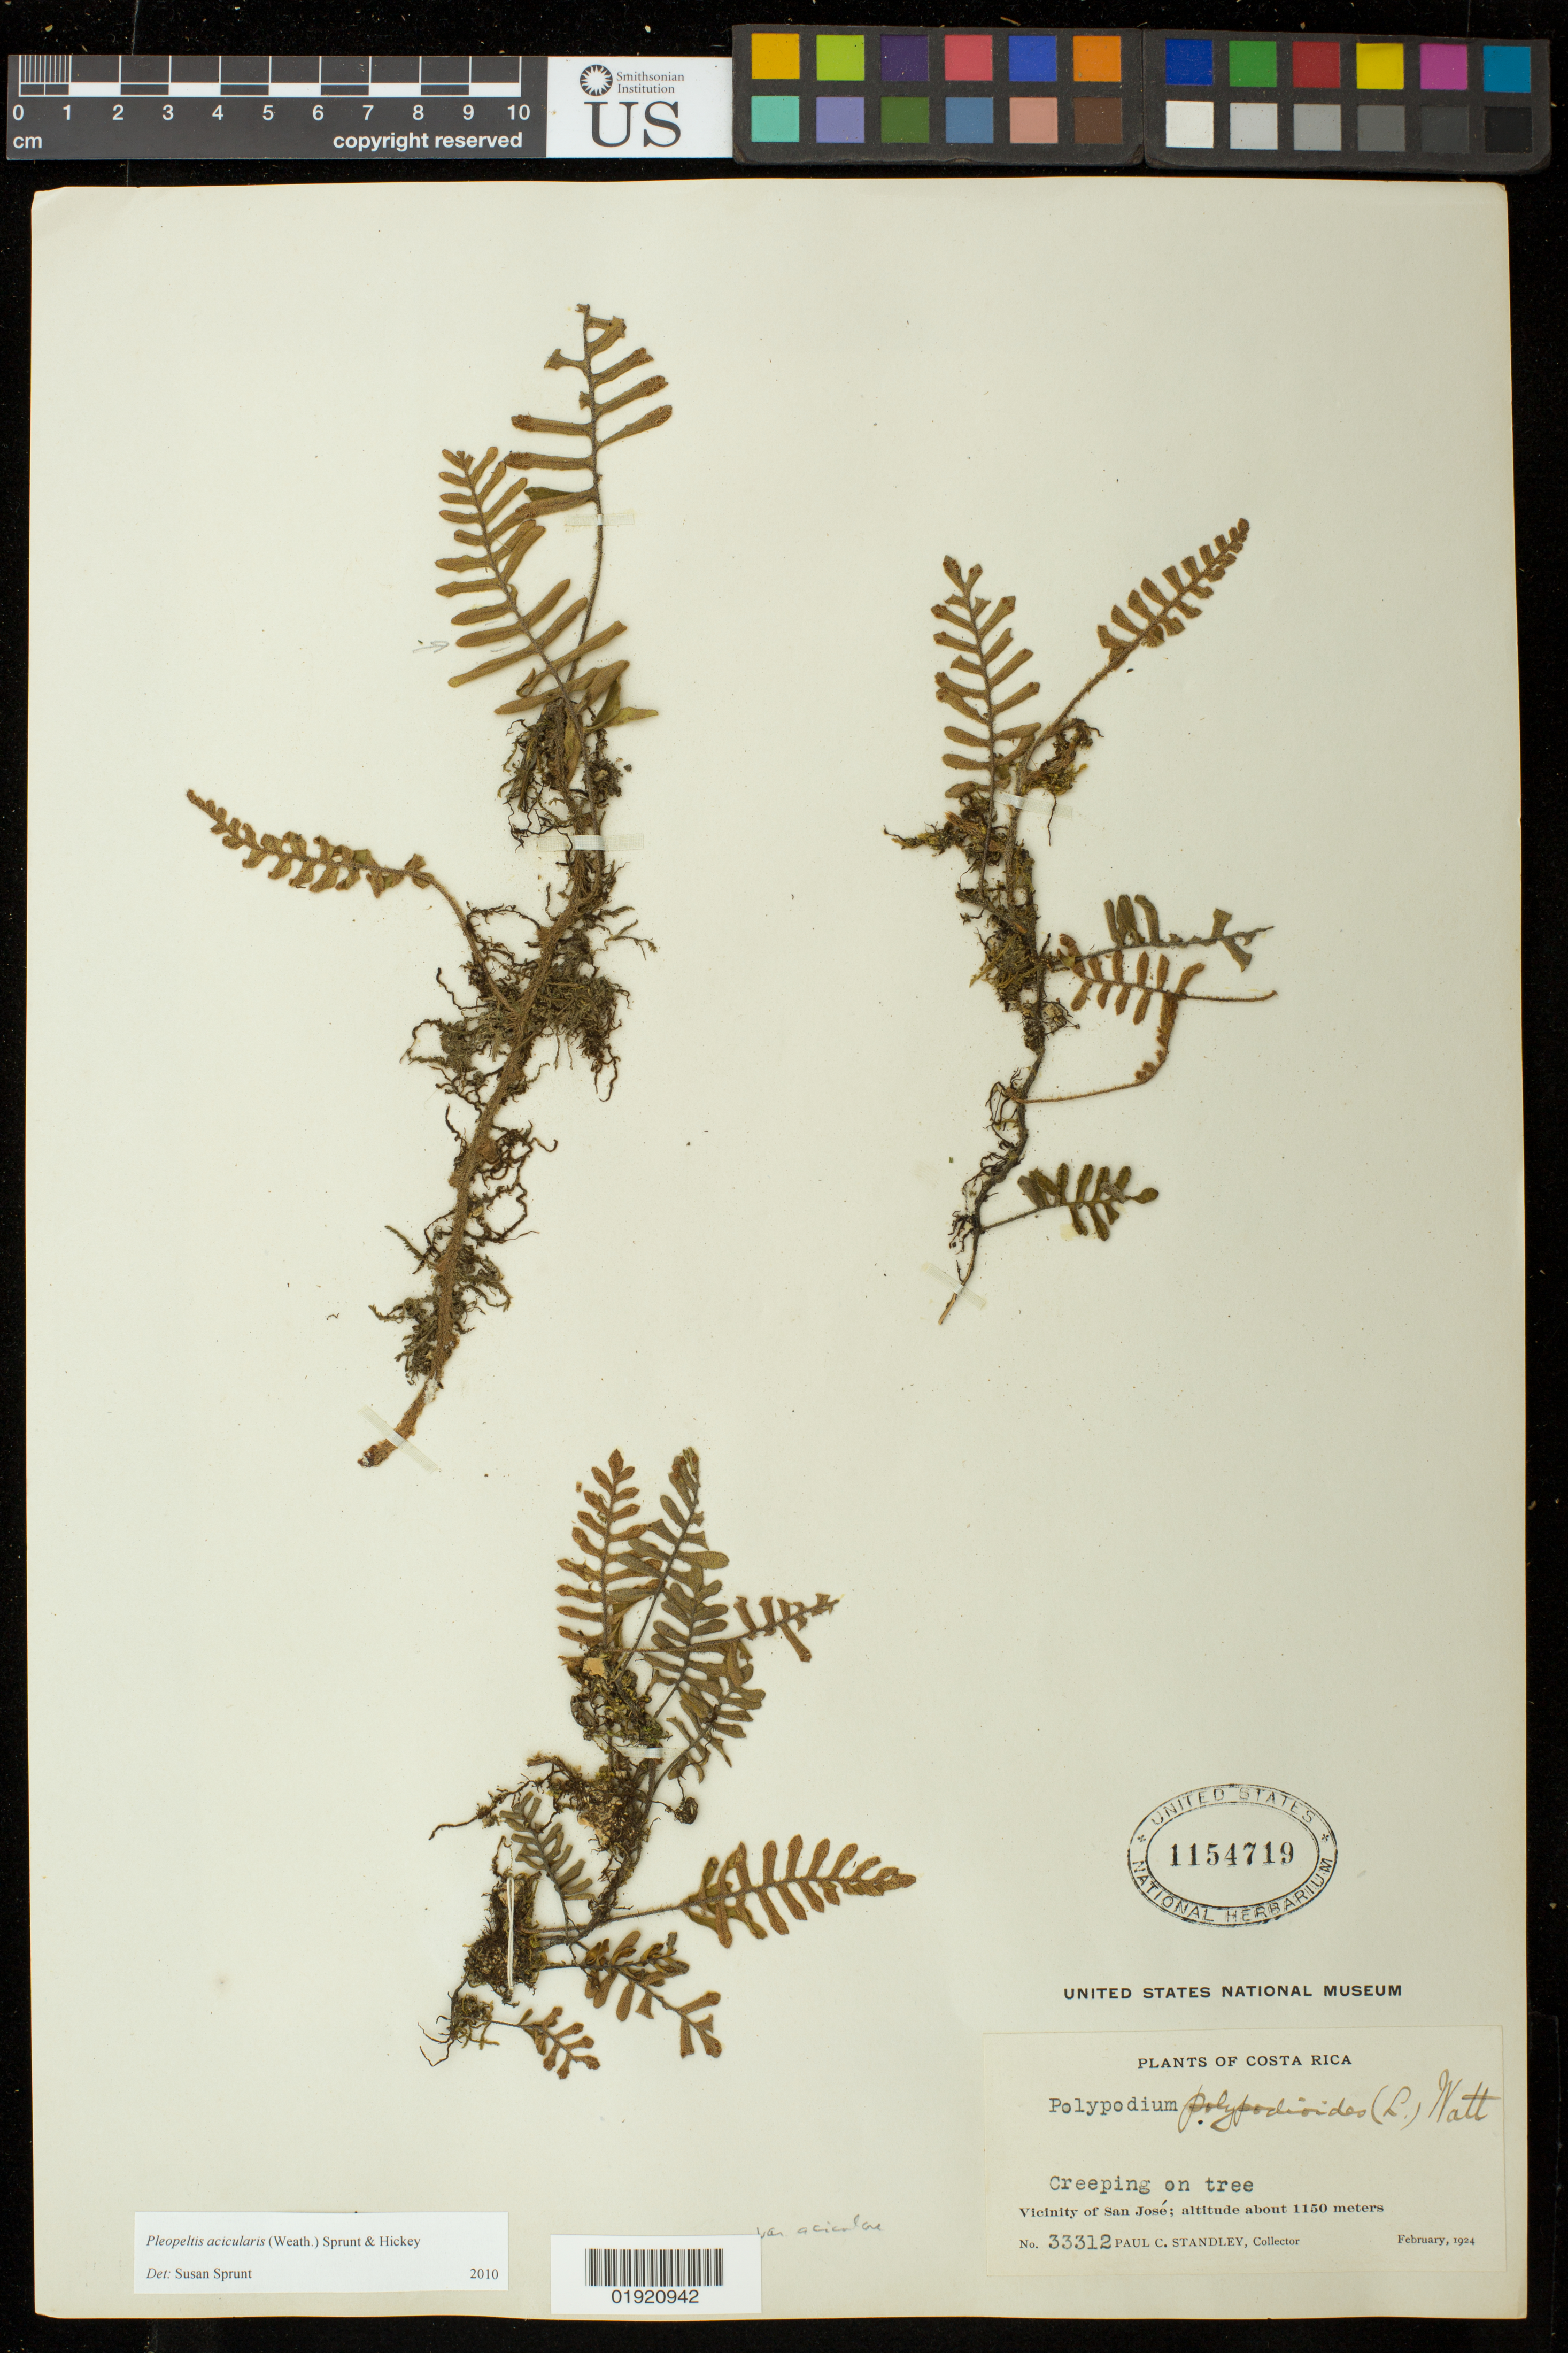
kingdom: Plantae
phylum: Tracheophyta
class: Polypodiopsida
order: Polypodiales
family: Polypodiaceae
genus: Pleopeltis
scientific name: Pleopeltis acicularis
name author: (Weath.) A.R. Sm. & Krömer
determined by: Sprunt, S. V.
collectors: P. C. Standley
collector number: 33312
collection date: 1924-02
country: Costa Rica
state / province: San José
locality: Vicinity of San Jose.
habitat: Creeping on tree.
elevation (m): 1150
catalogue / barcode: US 1154719